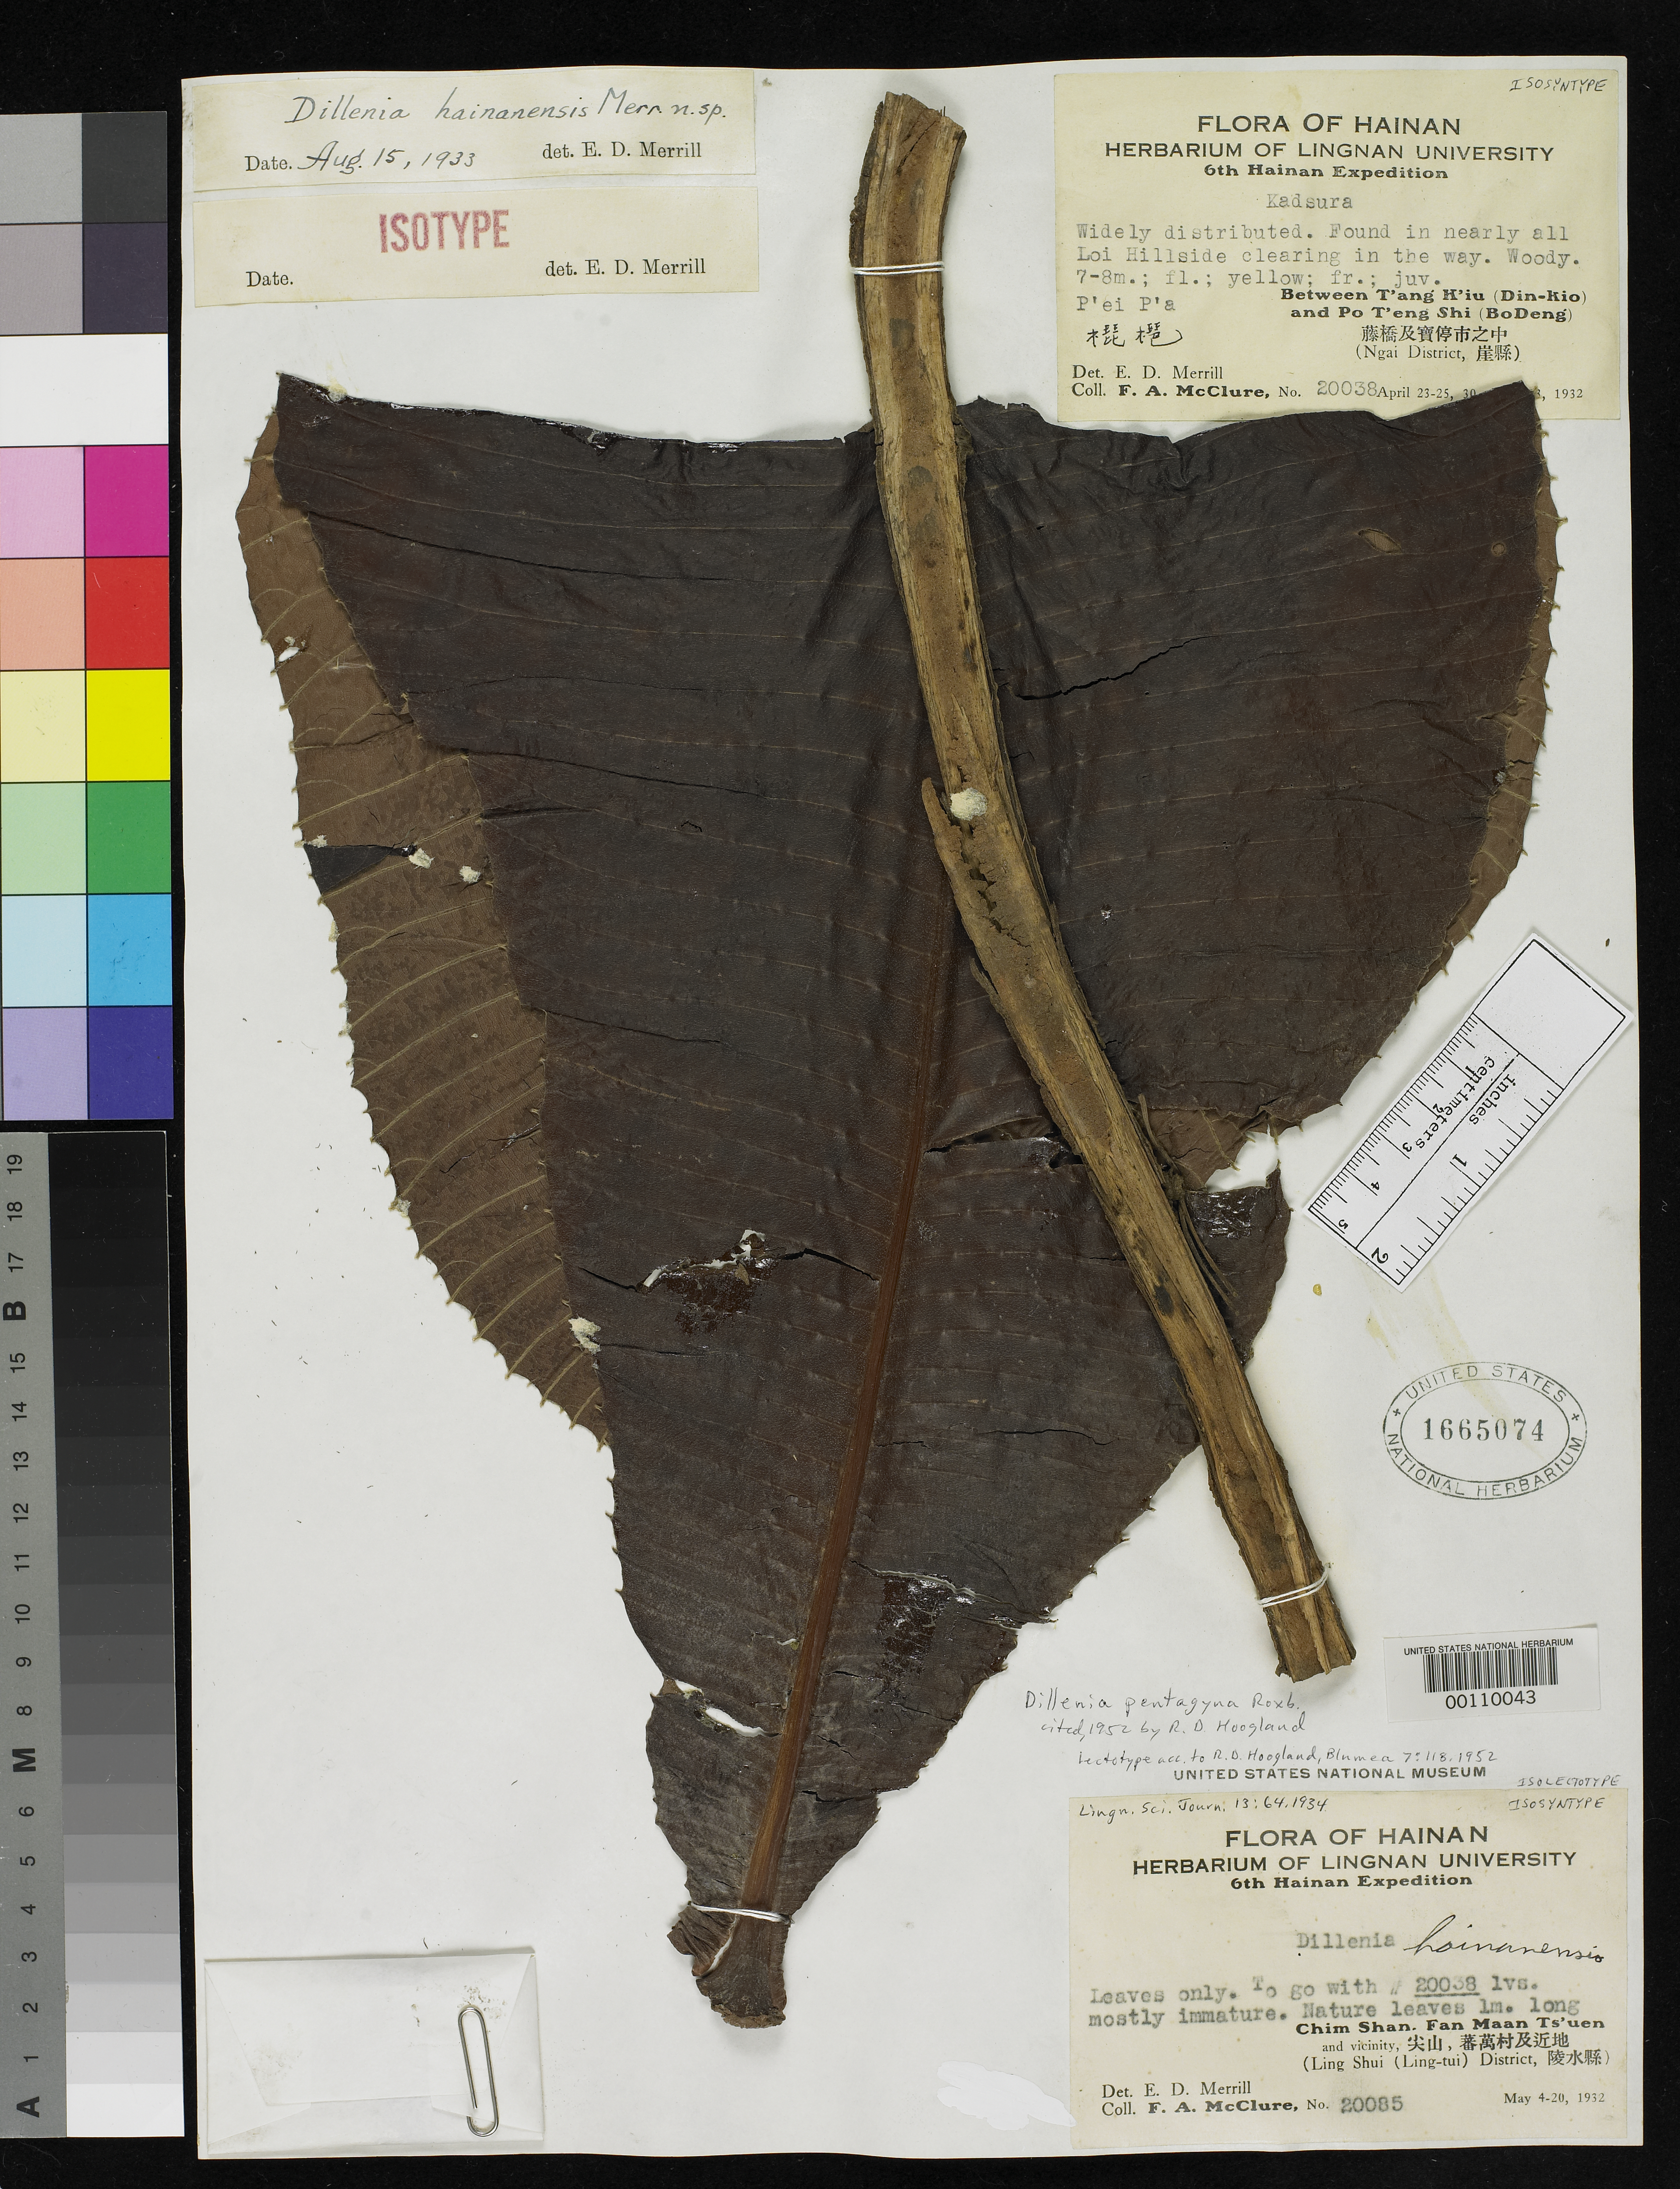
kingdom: Plantae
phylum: Tracheophyta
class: Magnoliopsida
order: Dilleniales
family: Dilleniaceae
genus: Dillenia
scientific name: Dillenia hainanensis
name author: Merr.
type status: Isolectotype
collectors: F. A. McClure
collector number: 20085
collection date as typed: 04 May 1932 to 20 May 1932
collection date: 1932-05-04/1932-05-20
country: China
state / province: Guangdong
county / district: Ling Shui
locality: Chim Shan, Fan Maan Ts'uen & vicinity.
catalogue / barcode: US 1665074